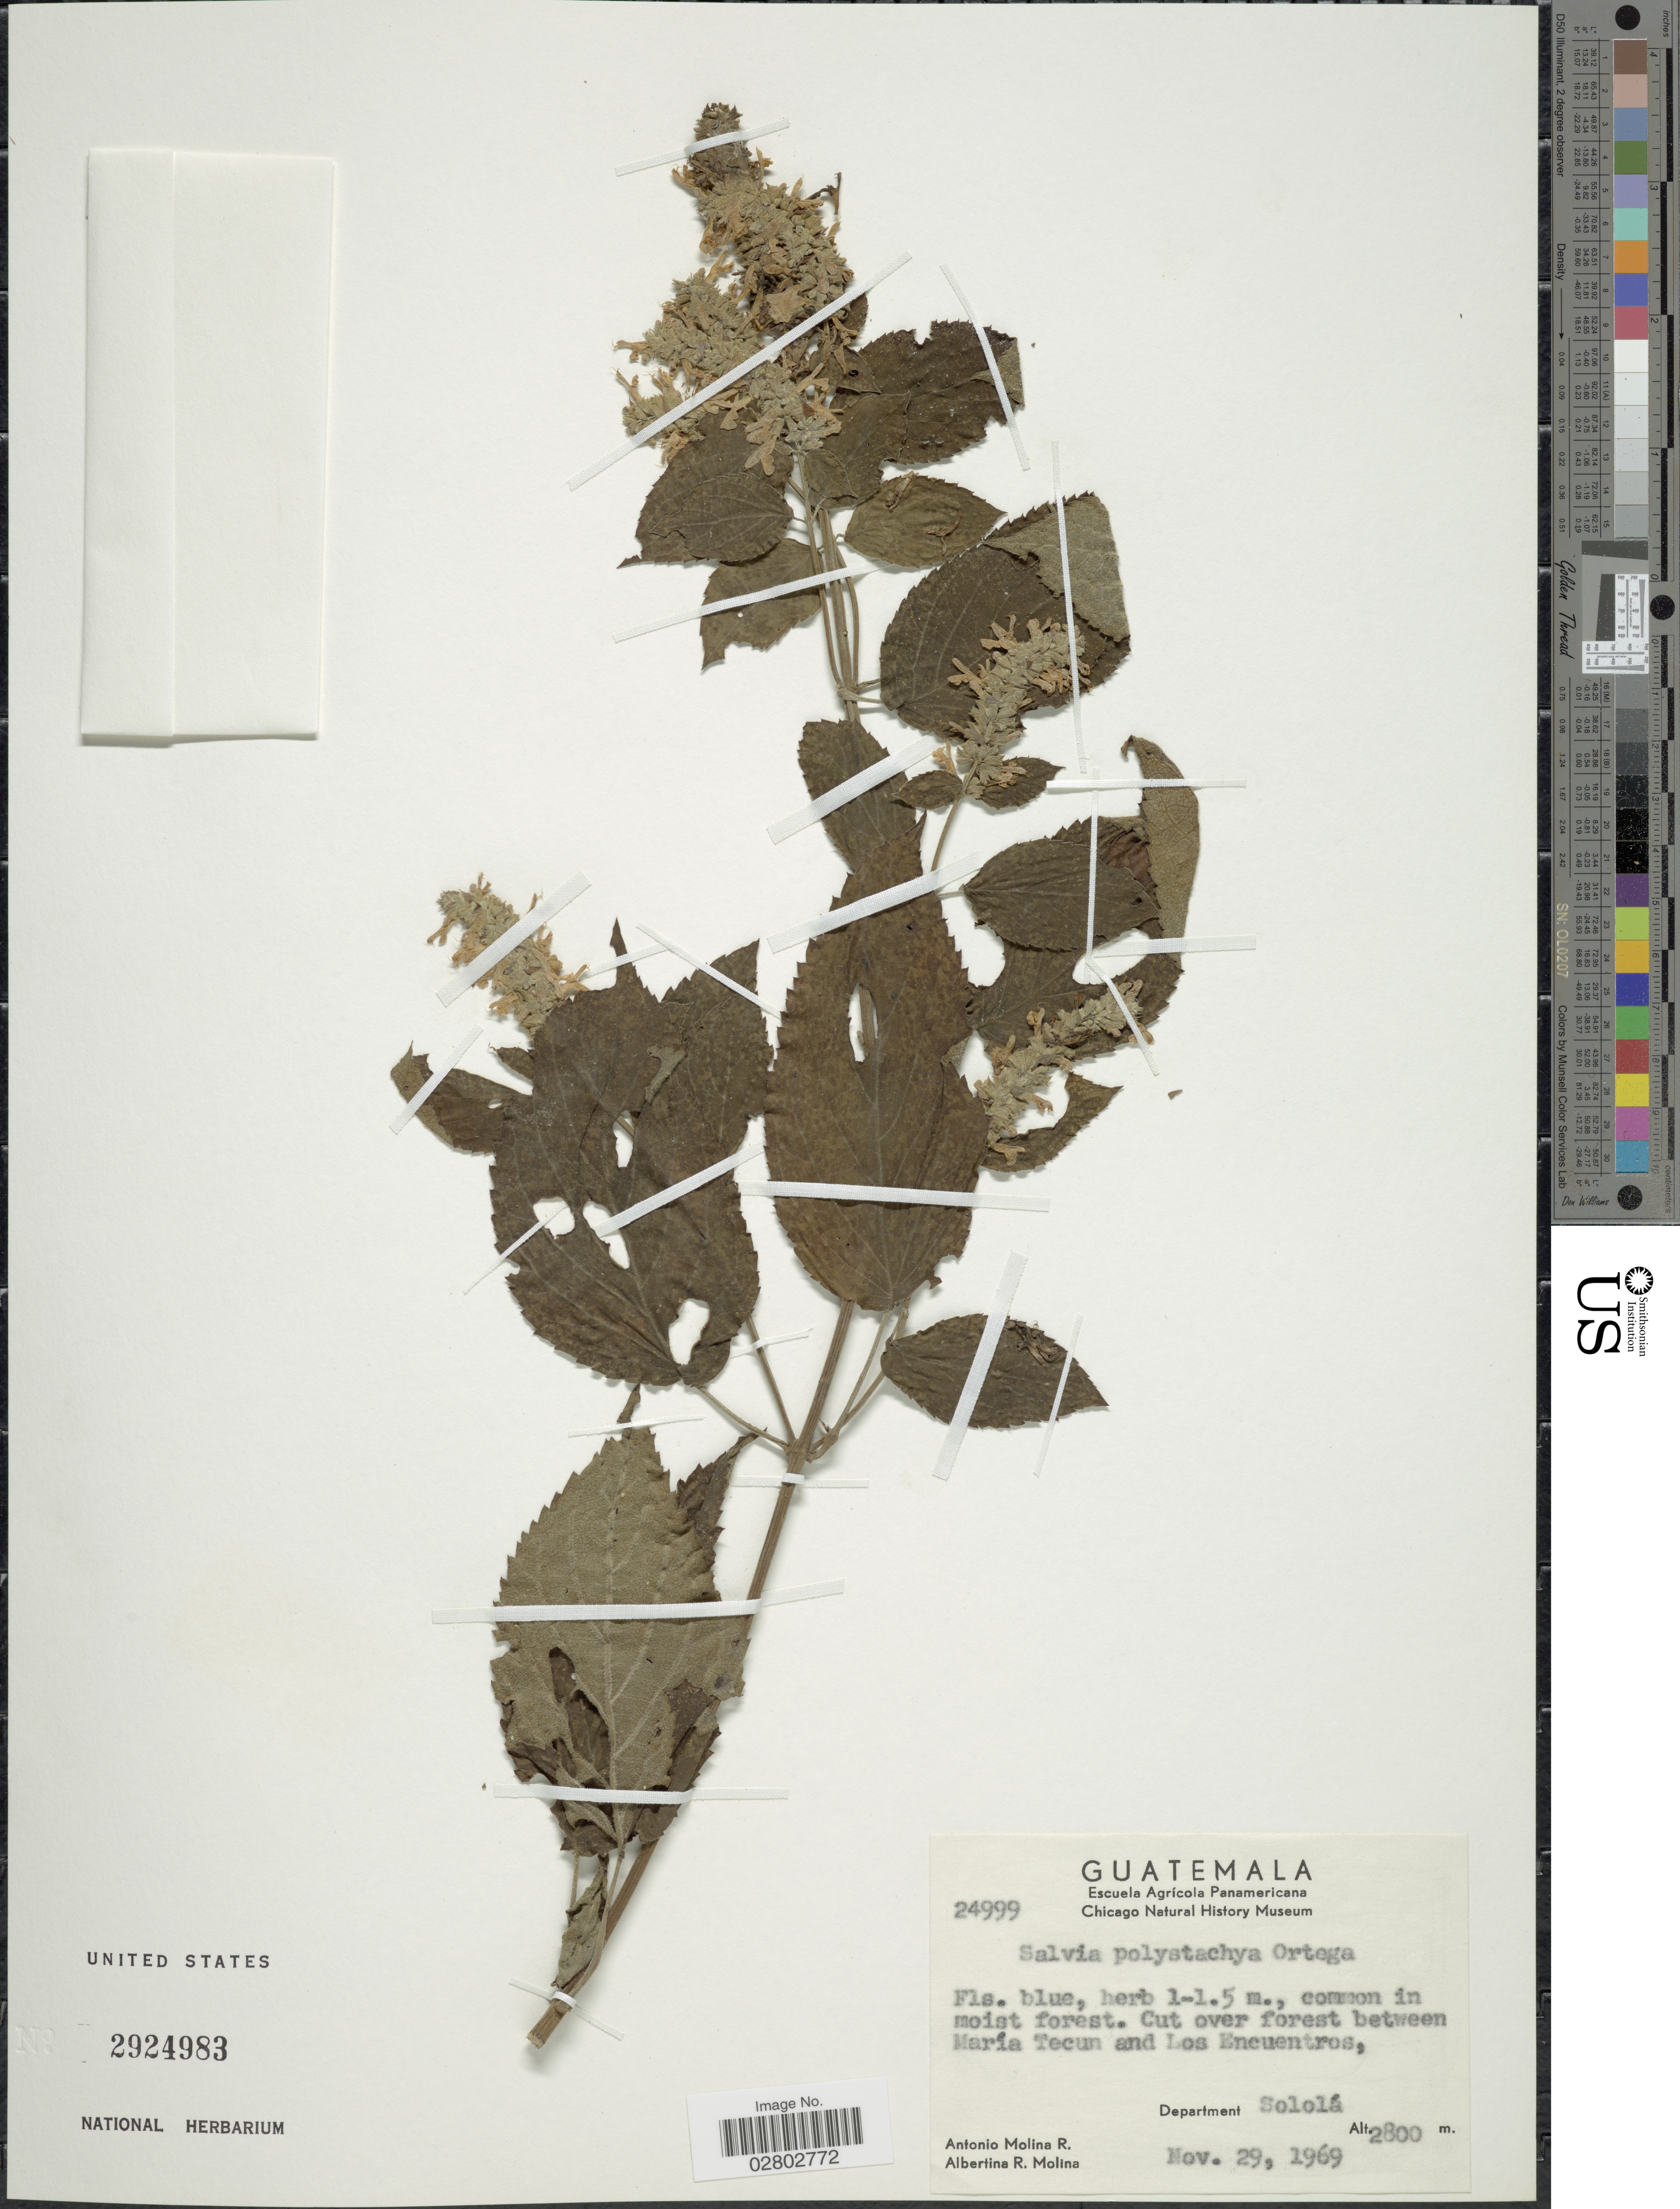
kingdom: Plantae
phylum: Tracheophyta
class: Magnoliopsida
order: Lamiales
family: Lamiaceae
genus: Salvia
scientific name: Salvia polystachya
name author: Cav.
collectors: A. Molina R. & A. R. Molina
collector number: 24999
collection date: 1969-11-29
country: Guatemala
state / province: Sololá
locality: Cut over forest between María Tecun and Los Encuentros, Department Sololá.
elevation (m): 2800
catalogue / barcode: US 2924983